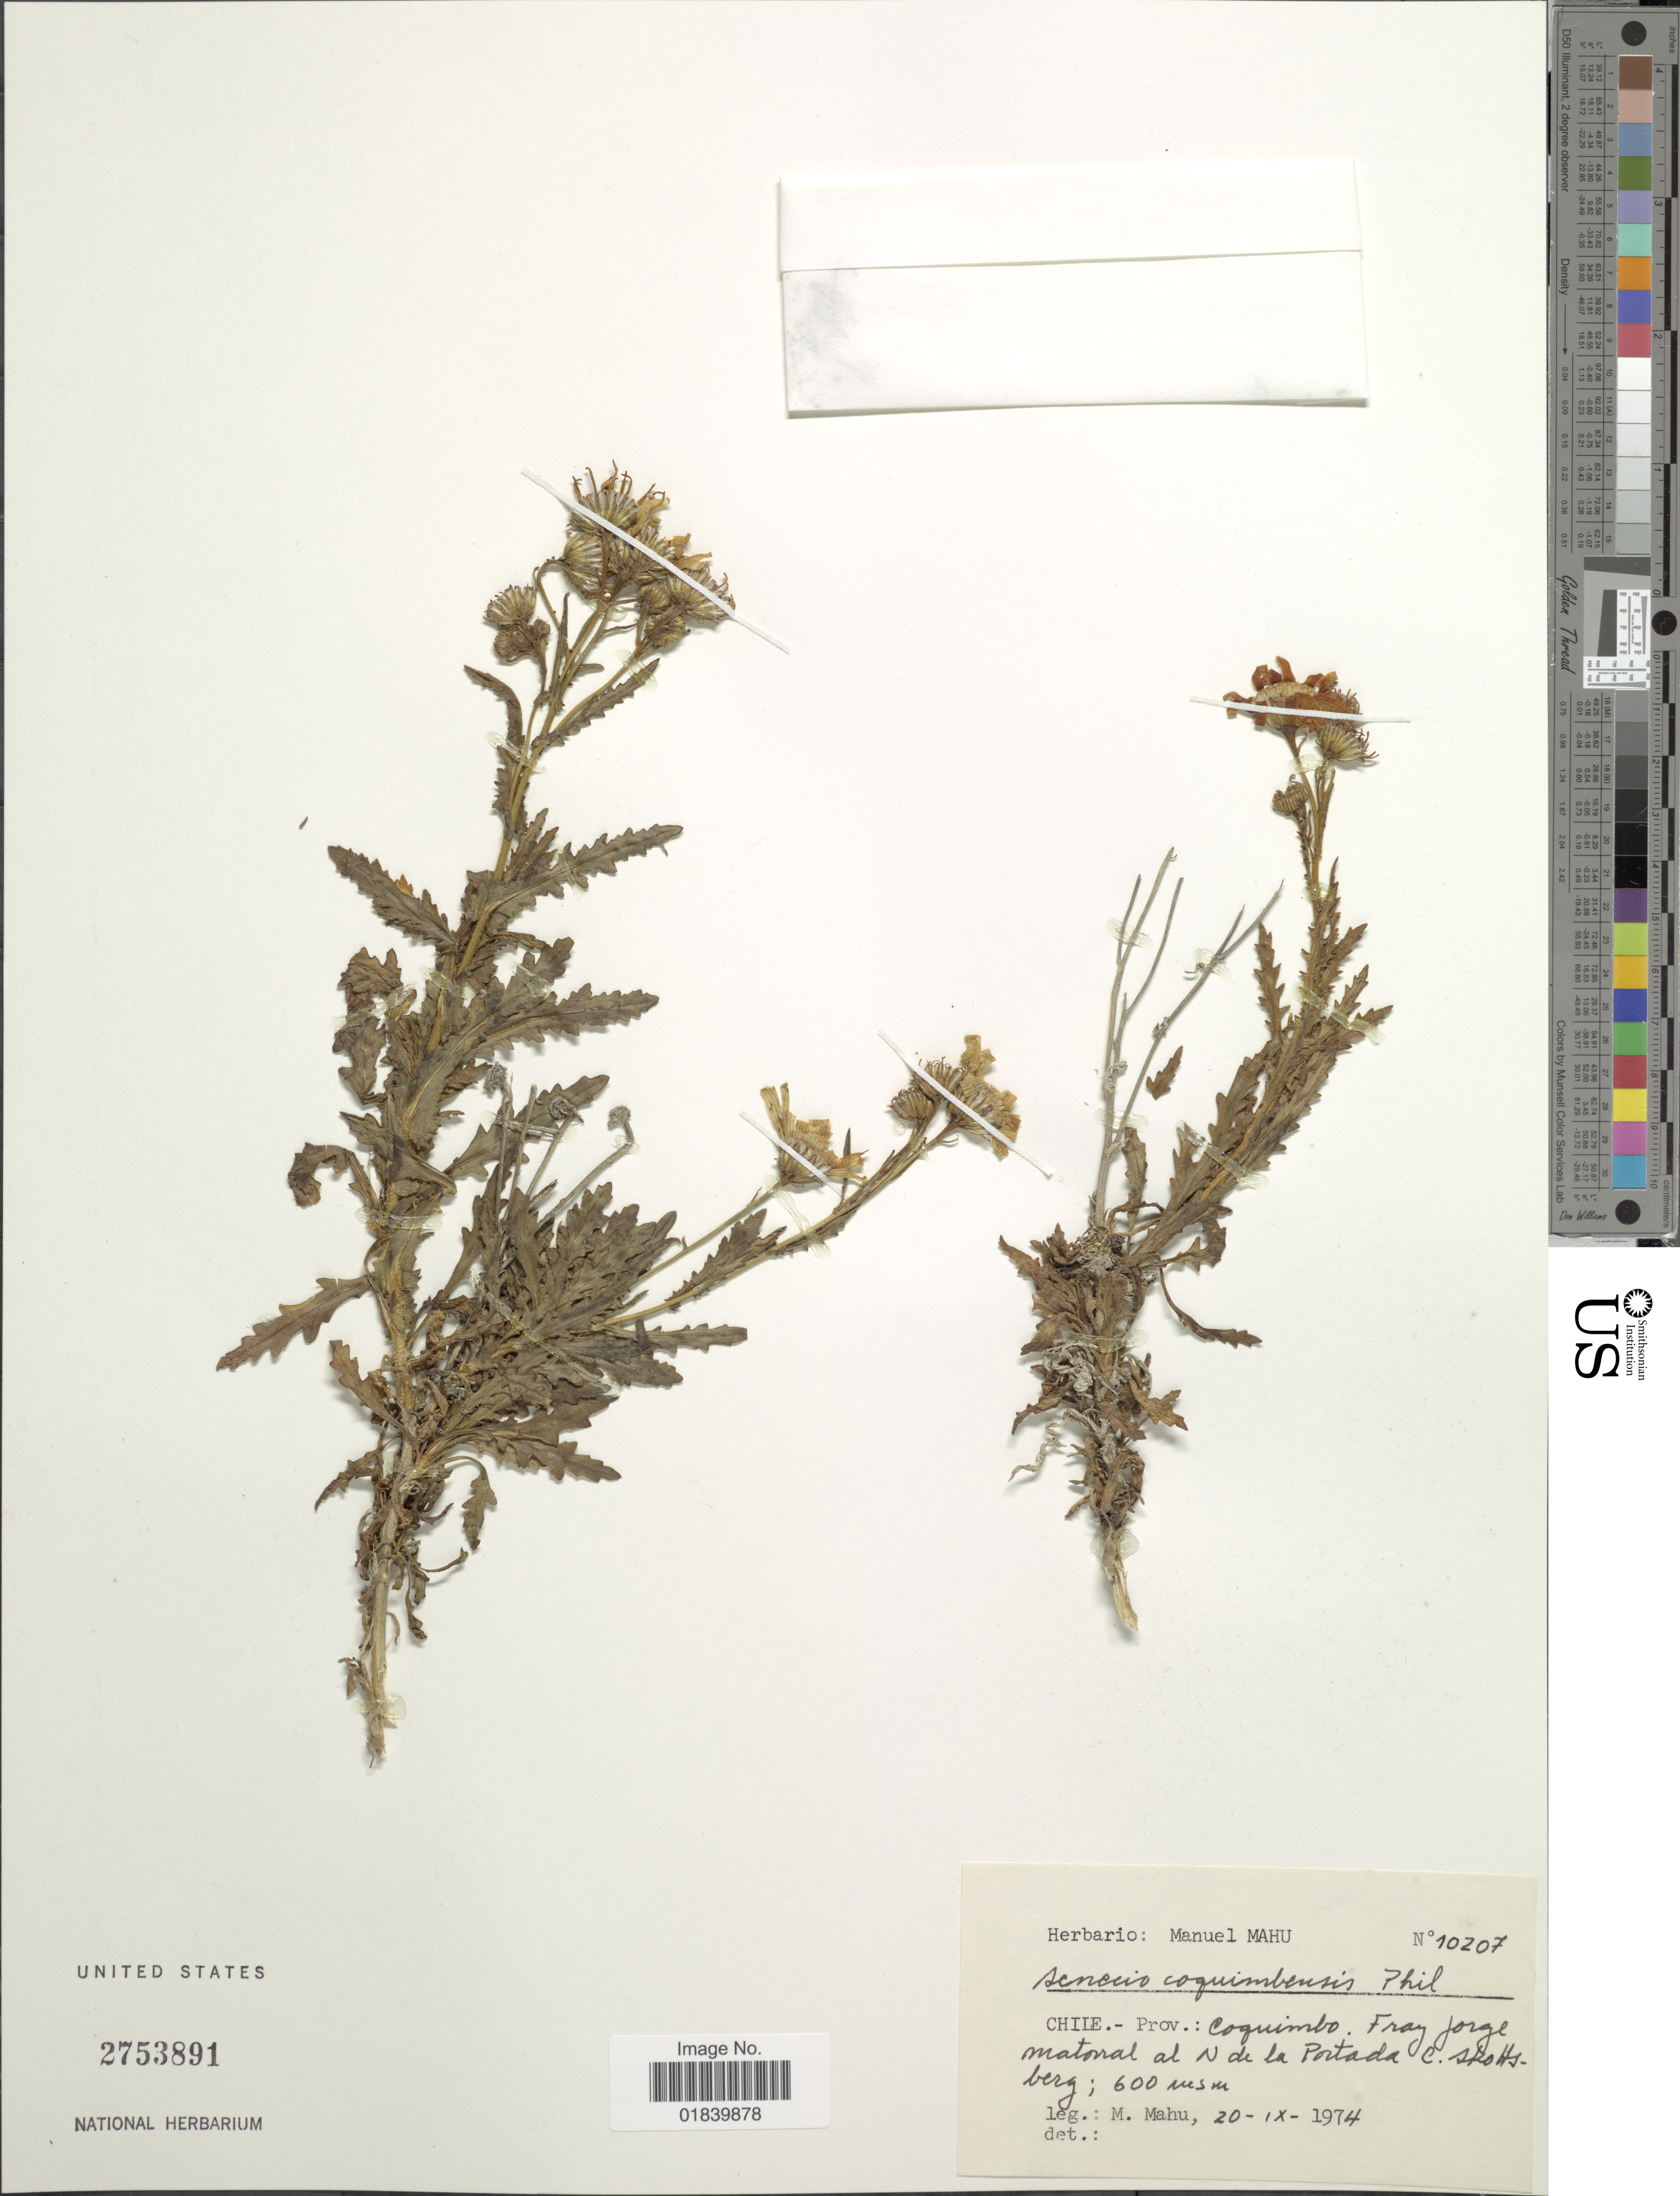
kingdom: Plantae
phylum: Tracheophyta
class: Magnoliopsida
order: Asterales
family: Asteraceae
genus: Senecio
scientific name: Senecio coquimbensis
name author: Phil.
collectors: M. Mahu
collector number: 10207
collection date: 1974-09-20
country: Chile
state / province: Coquimbo (IV)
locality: Chile.-Prov.: Coquimbo. Fray Jorge matorral al N de la Portada C. Skottsberg.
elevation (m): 600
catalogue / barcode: US 2753891